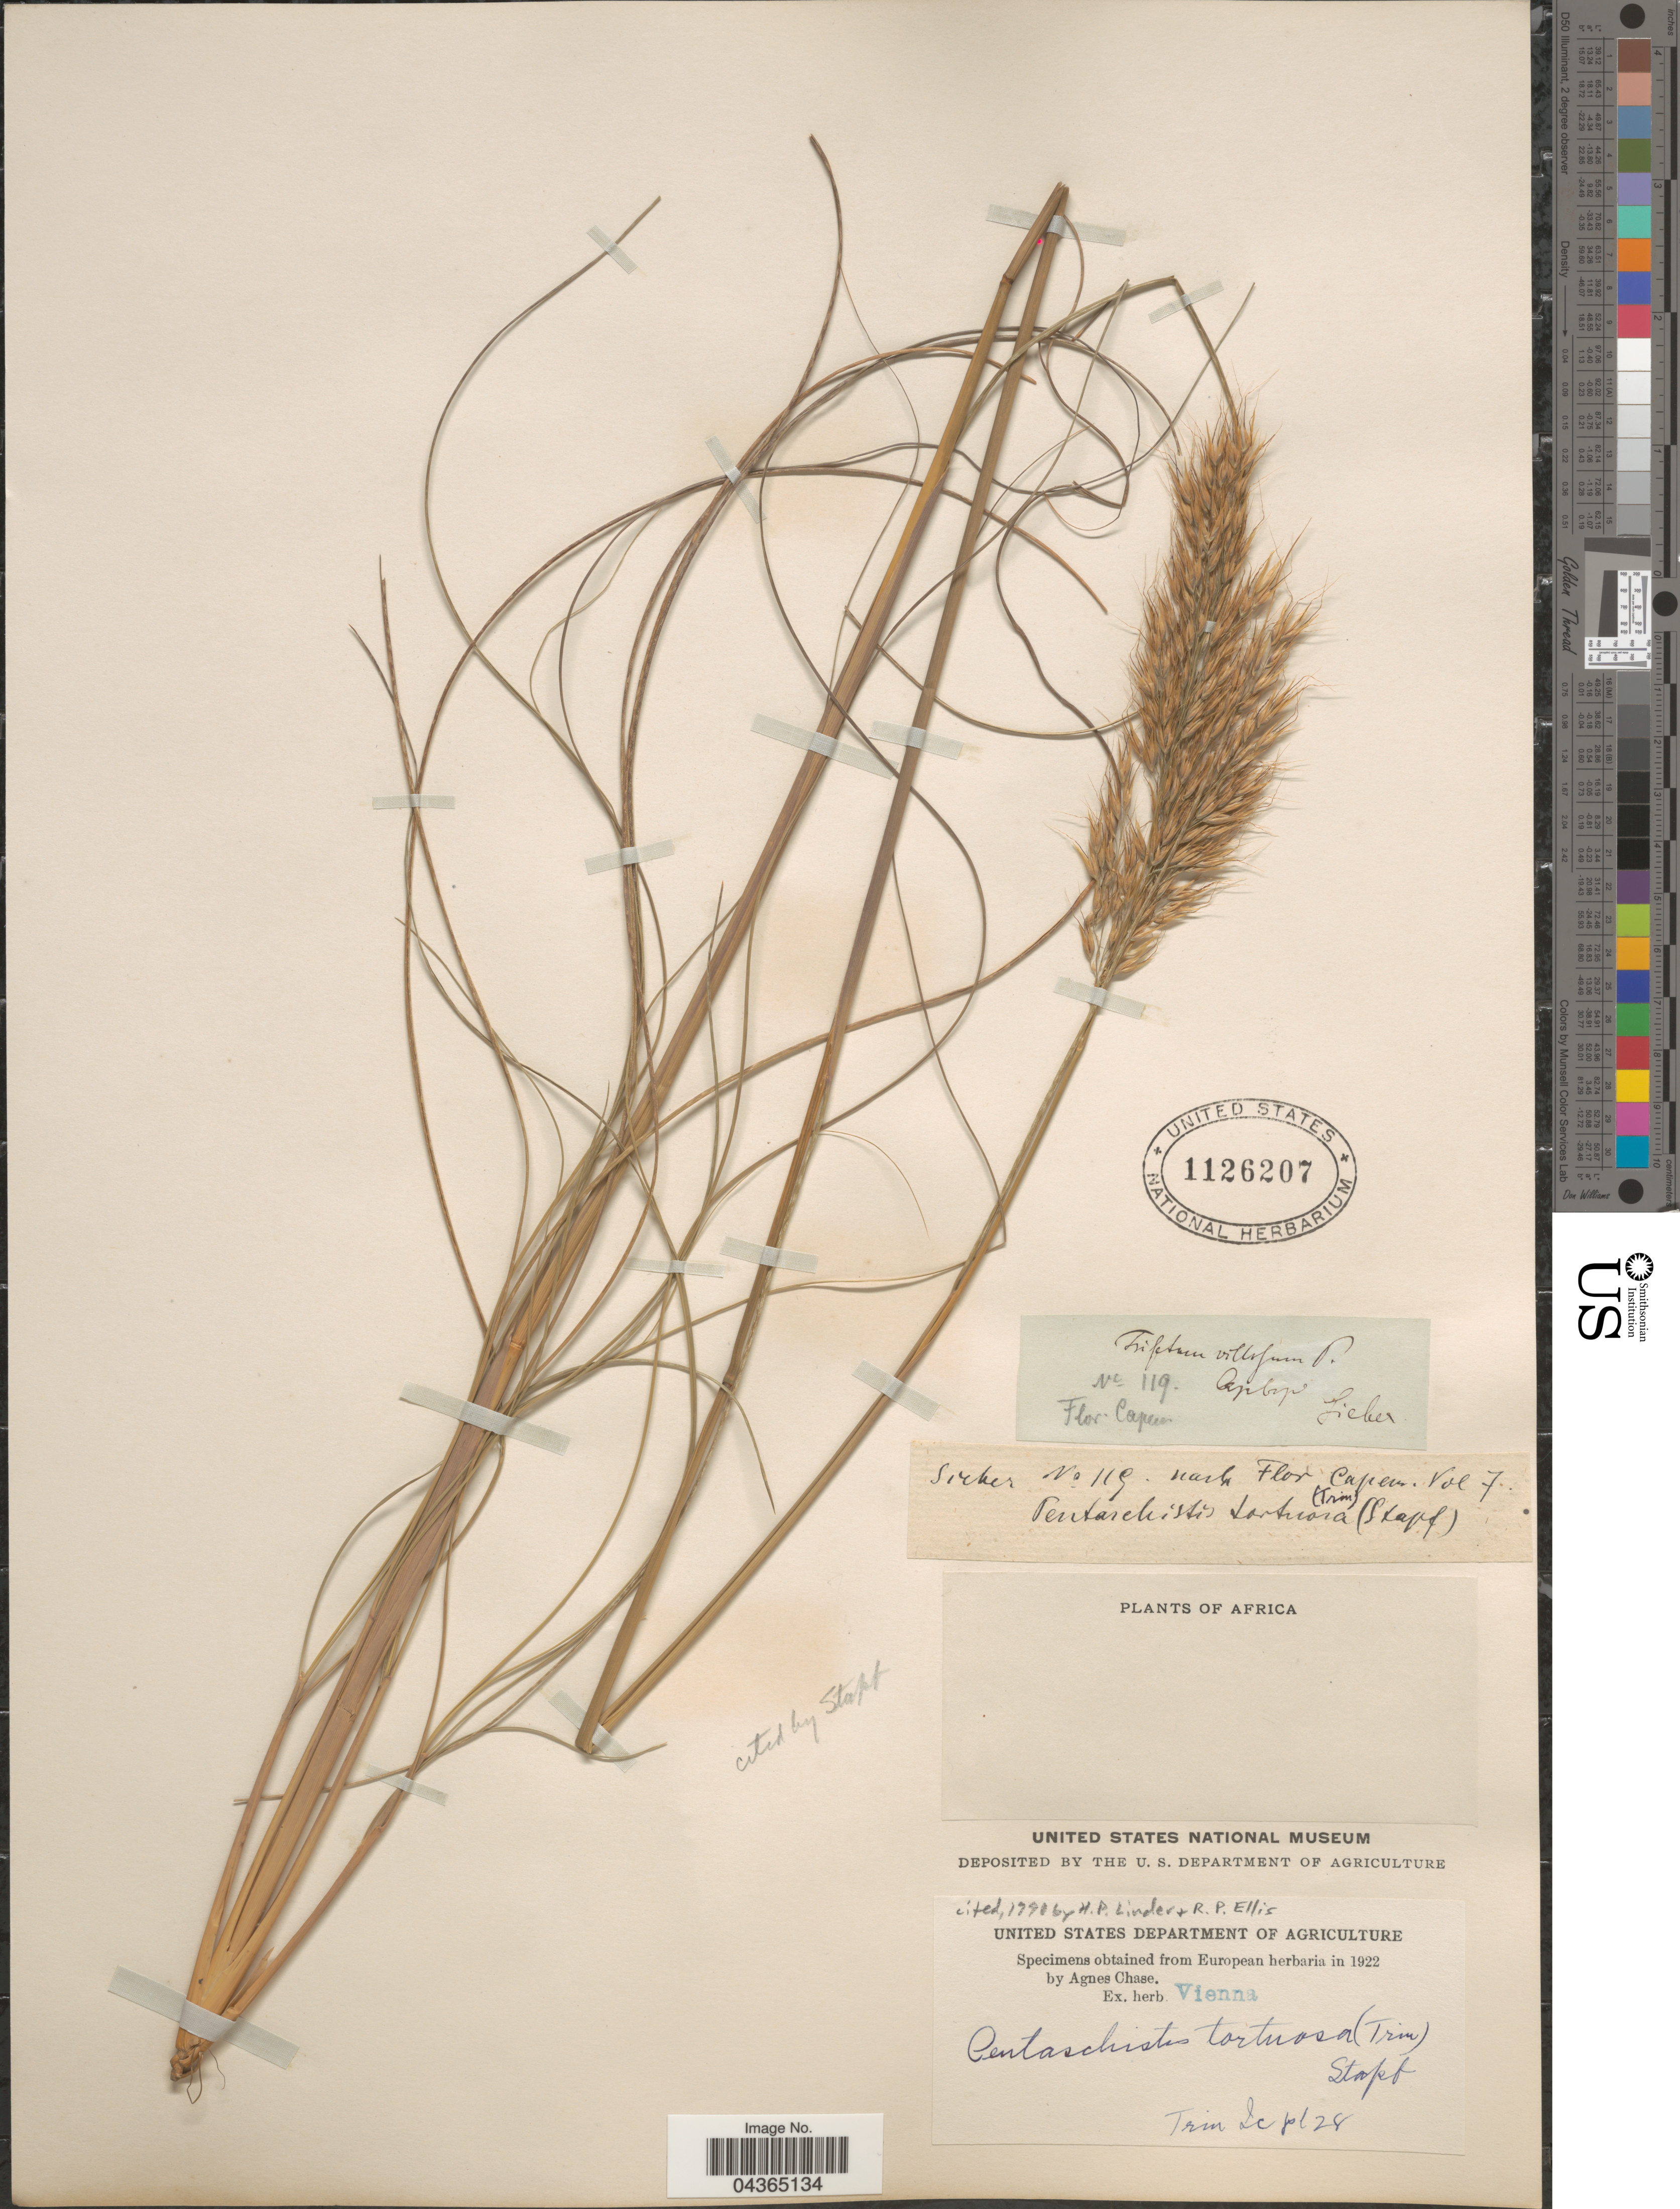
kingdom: Plantae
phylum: Tracheophyta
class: Liliopsida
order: Poales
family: Poaceae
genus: Pentameris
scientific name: Pentameris tortuosa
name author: (Trin.) Nees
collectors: -- Sieber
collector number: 119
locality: Africa.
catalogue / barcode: US 1126207